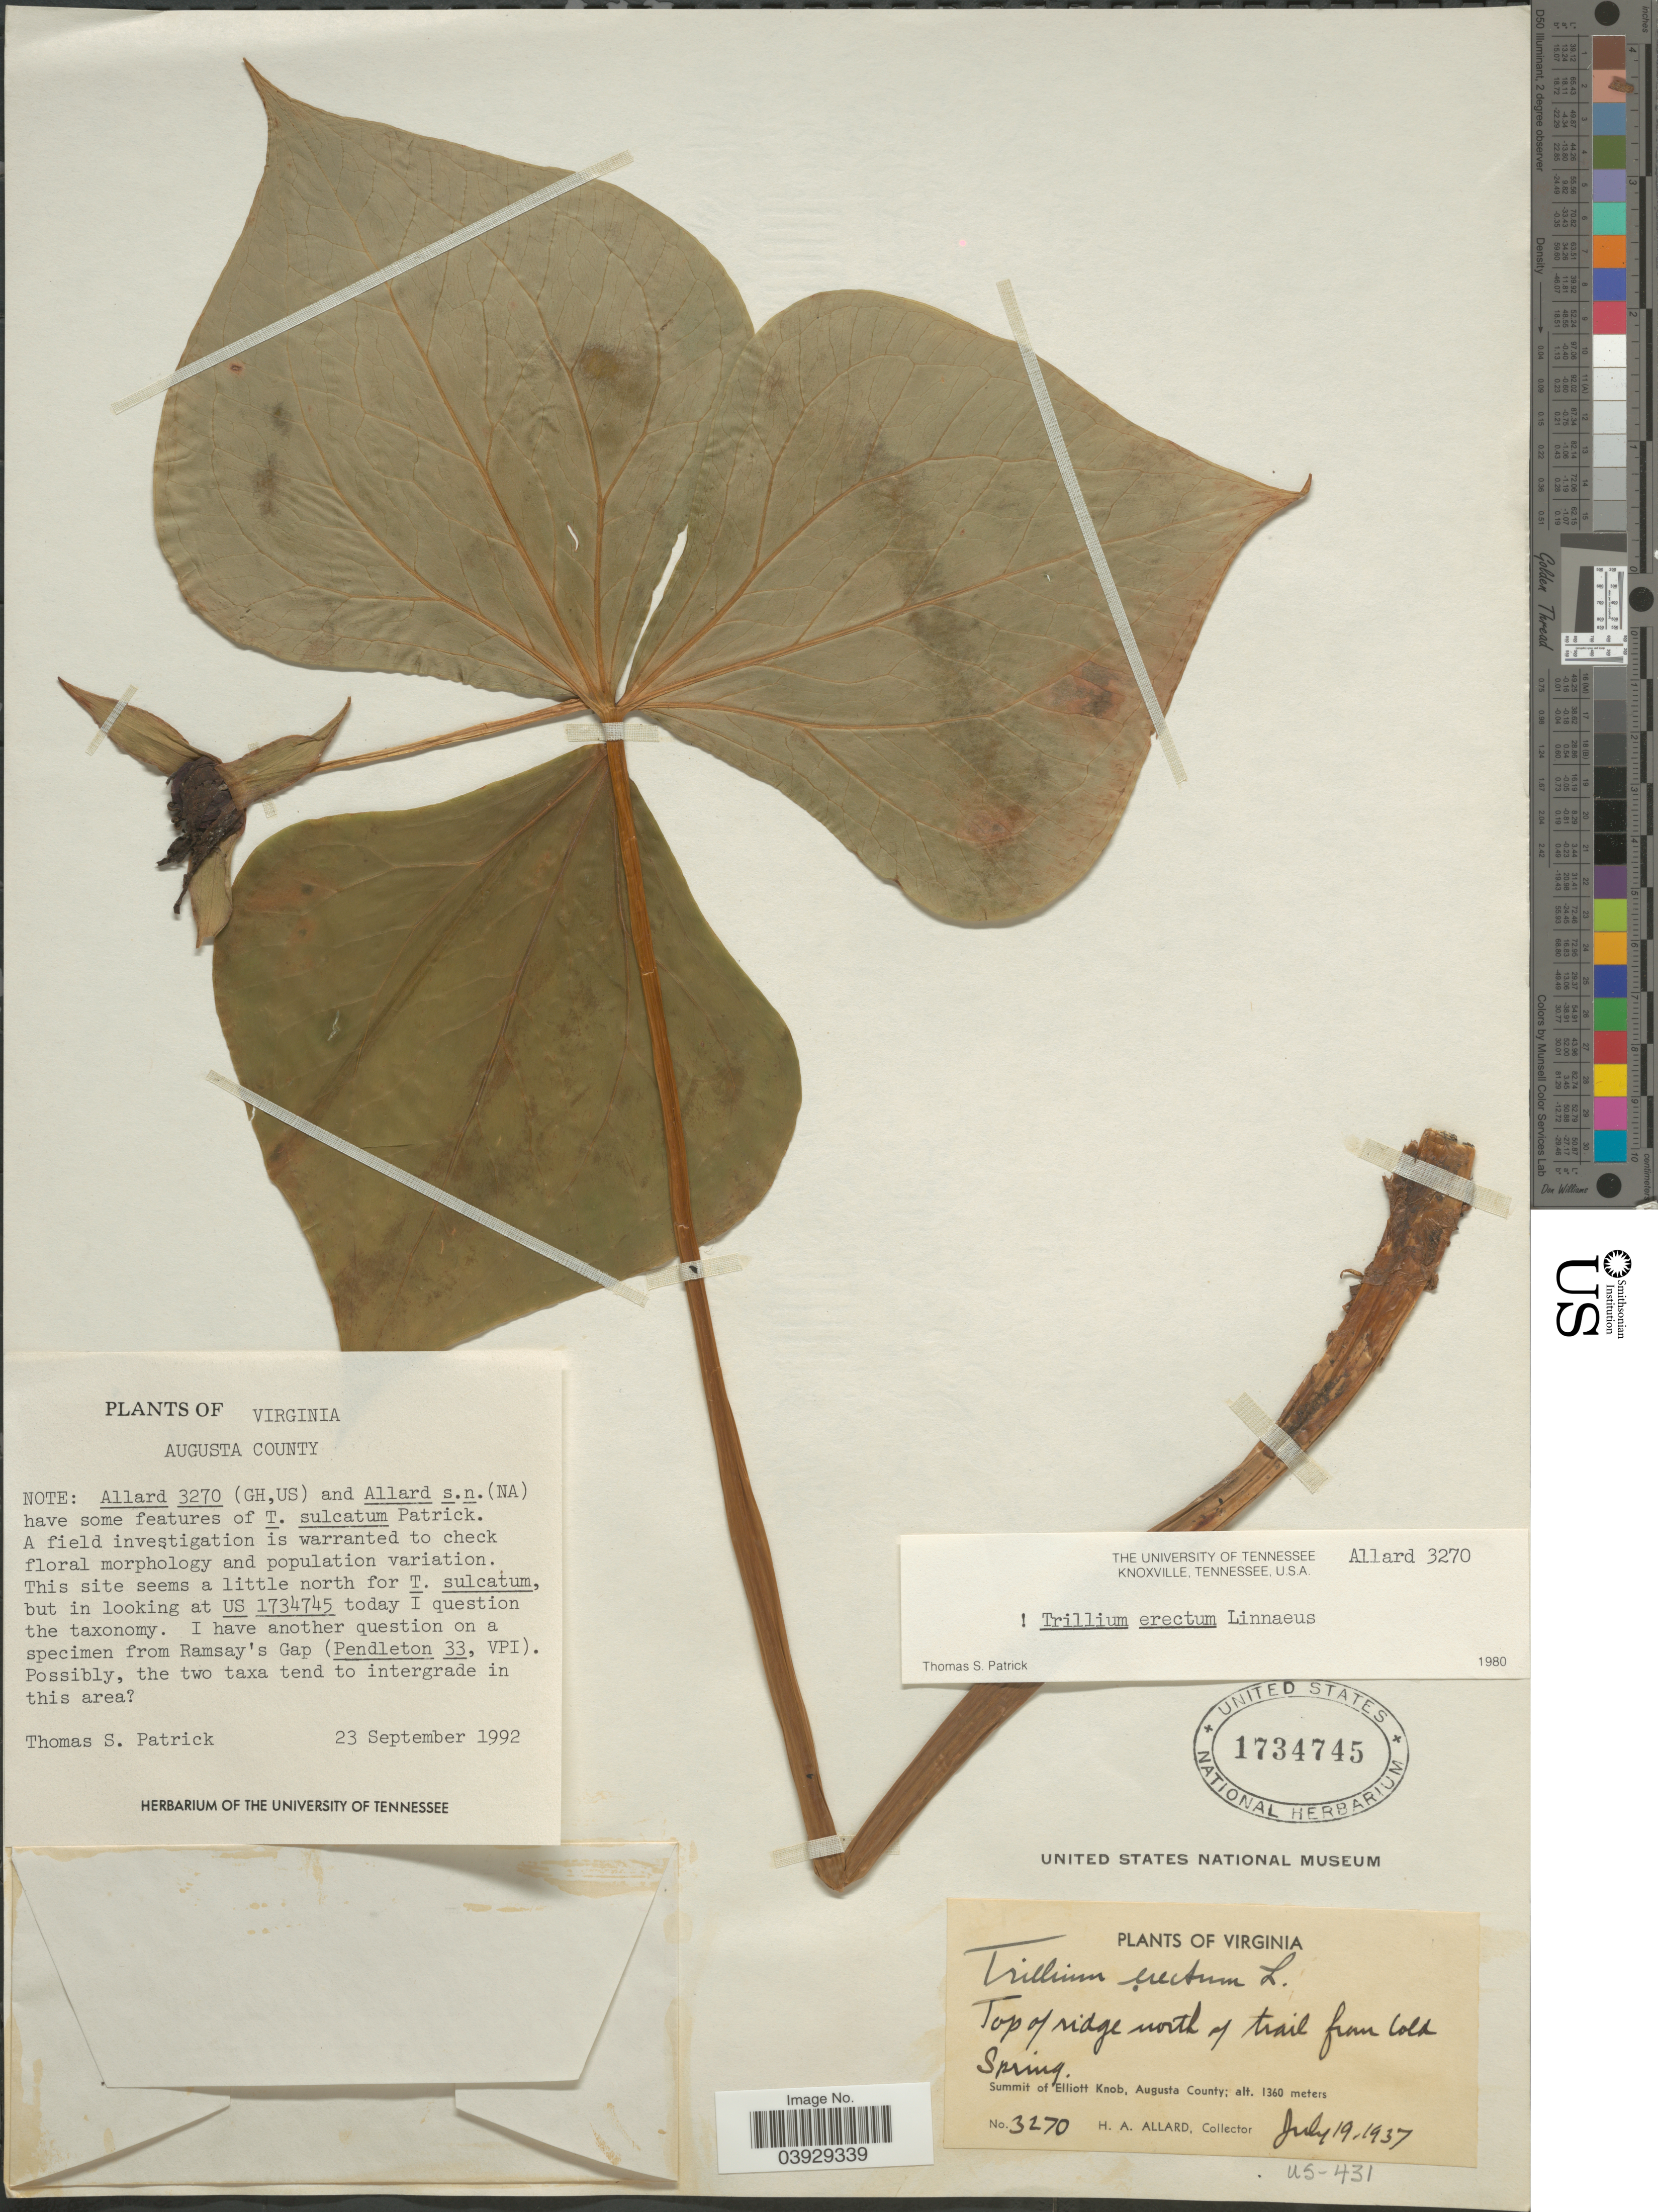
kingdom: Plantae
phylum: Tracheophyta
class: Liliopsida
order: Liliales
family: Melanthiaceae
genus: Trillium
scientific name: Trillium erectum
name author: L.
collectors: H. A. Allard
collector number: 3270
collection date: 1937-07-19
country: United States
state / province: Virginia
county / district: Augusta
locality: Top of ridge north of trail from Cold Spring. Summit of Elliott Knob, Augusta County.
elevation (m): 1360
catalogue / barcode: US 1734745